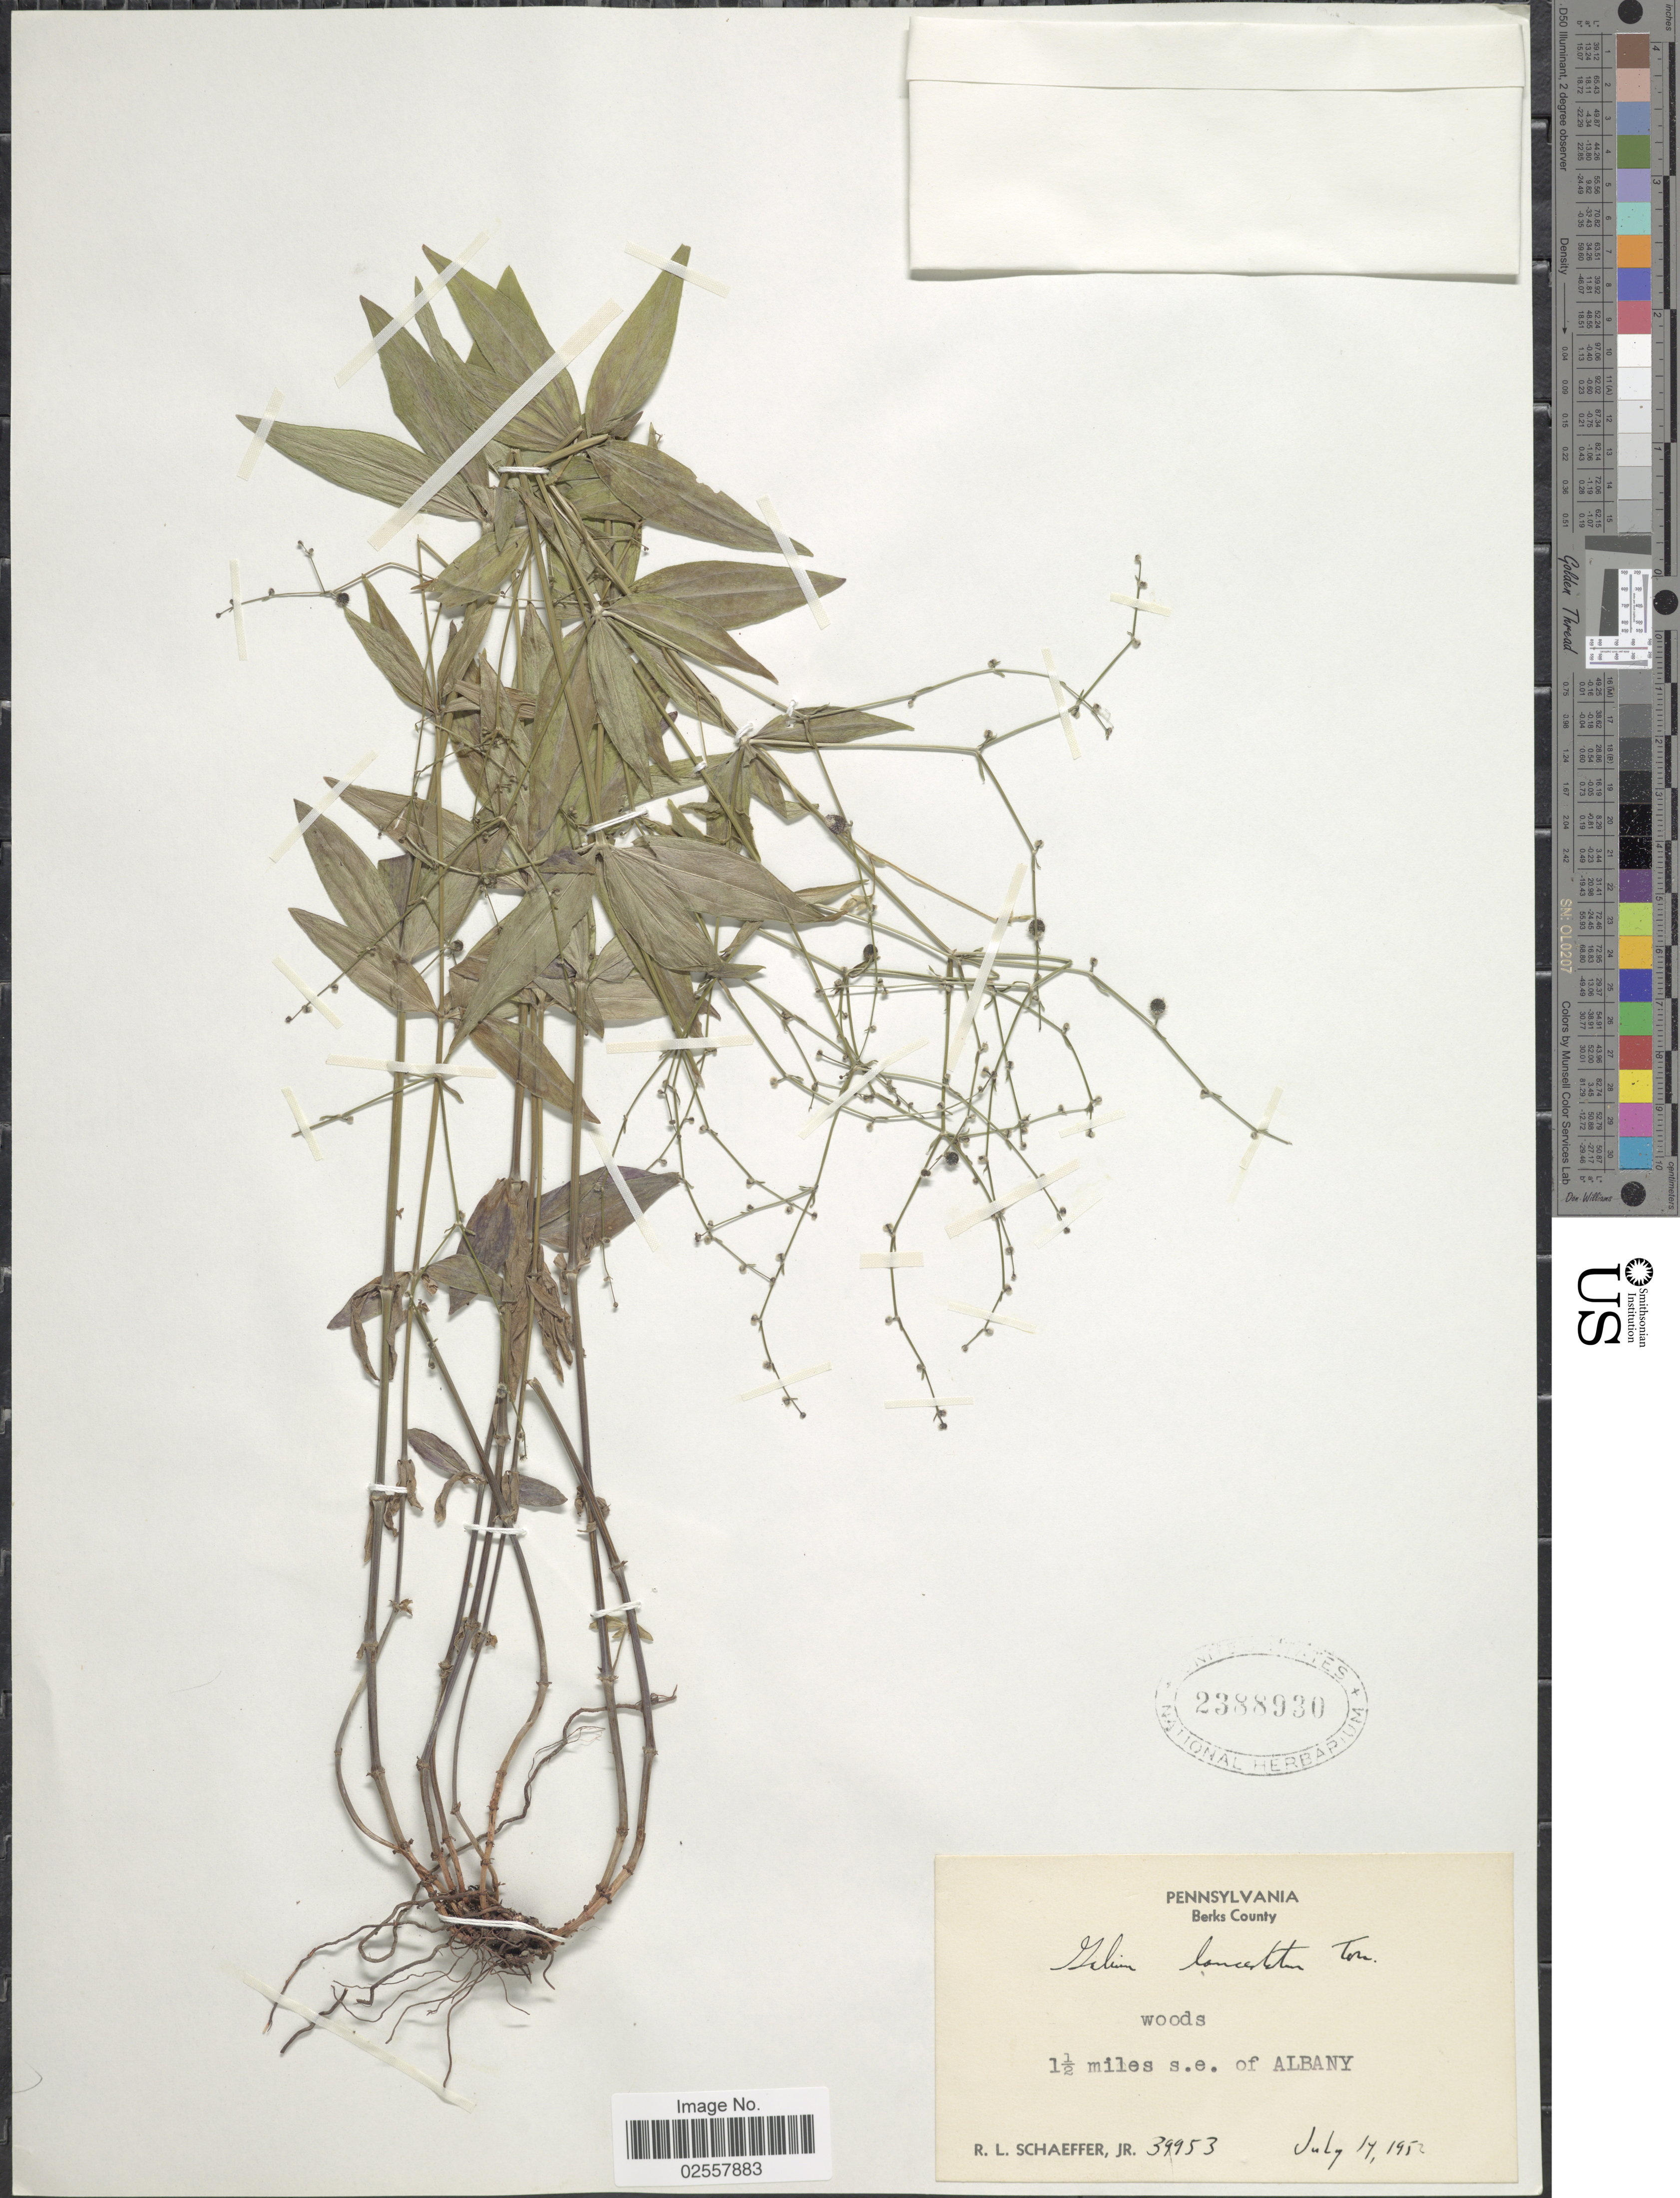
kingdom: Plantae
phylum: Tracheophyta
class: Magnoliopsida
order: Gentianales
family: Rubiaceae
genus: Galium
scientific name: Galium lanceolatum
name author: (Torr. & A. Gray) Torr.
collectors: R. L. Schaeffer Jr.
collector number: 39953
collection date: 1952-07-14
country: United States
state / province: Pennsylvania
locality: Berks County, 1 1/2 miles s.e. of Albany.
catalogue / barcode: US 2388930